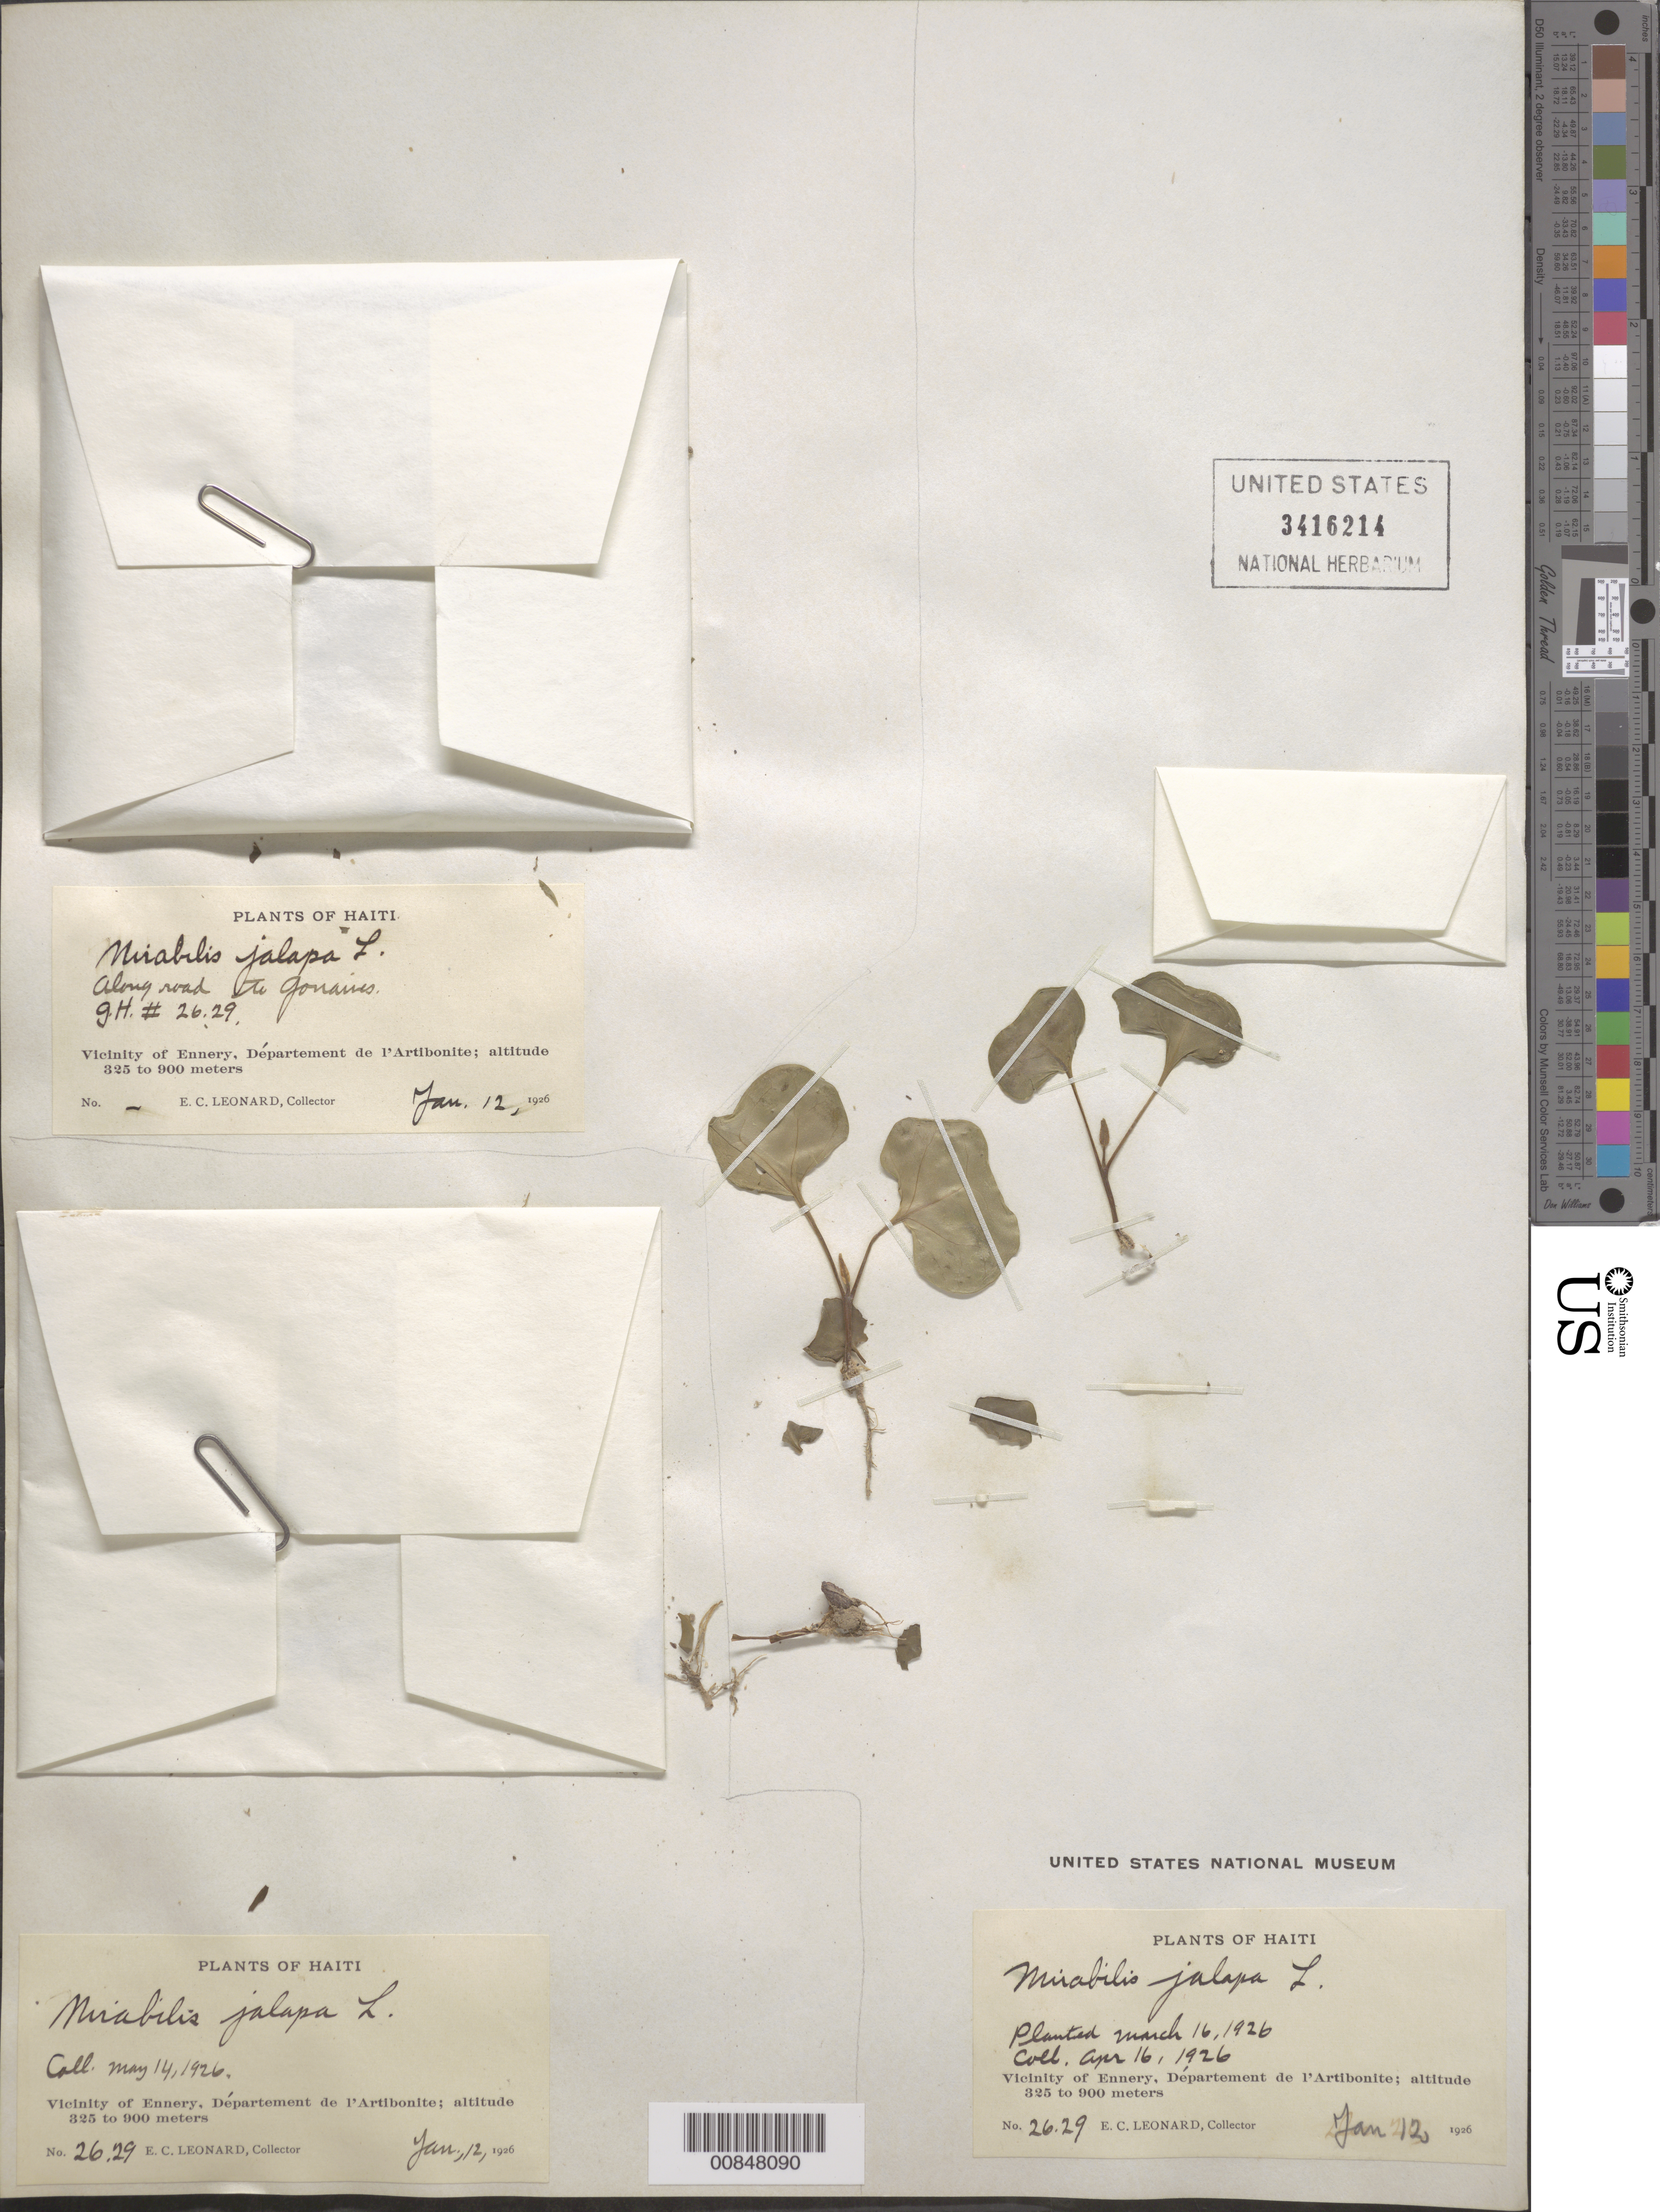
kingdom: Plantae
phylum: Tracheophyta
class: Magnoliopsida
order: Caryophyllales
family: Nyctaginaceae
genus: Mirabilis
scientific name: Mirabilis jalapa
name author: L.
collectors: E. C. Leonard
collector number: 2629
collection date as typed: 12 Jan 1926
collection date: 1926-01-12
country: Haiti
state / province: Artibonite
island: Hispaniola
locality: Vicinity of Ennery.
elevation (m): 325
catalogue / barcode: US 3416214